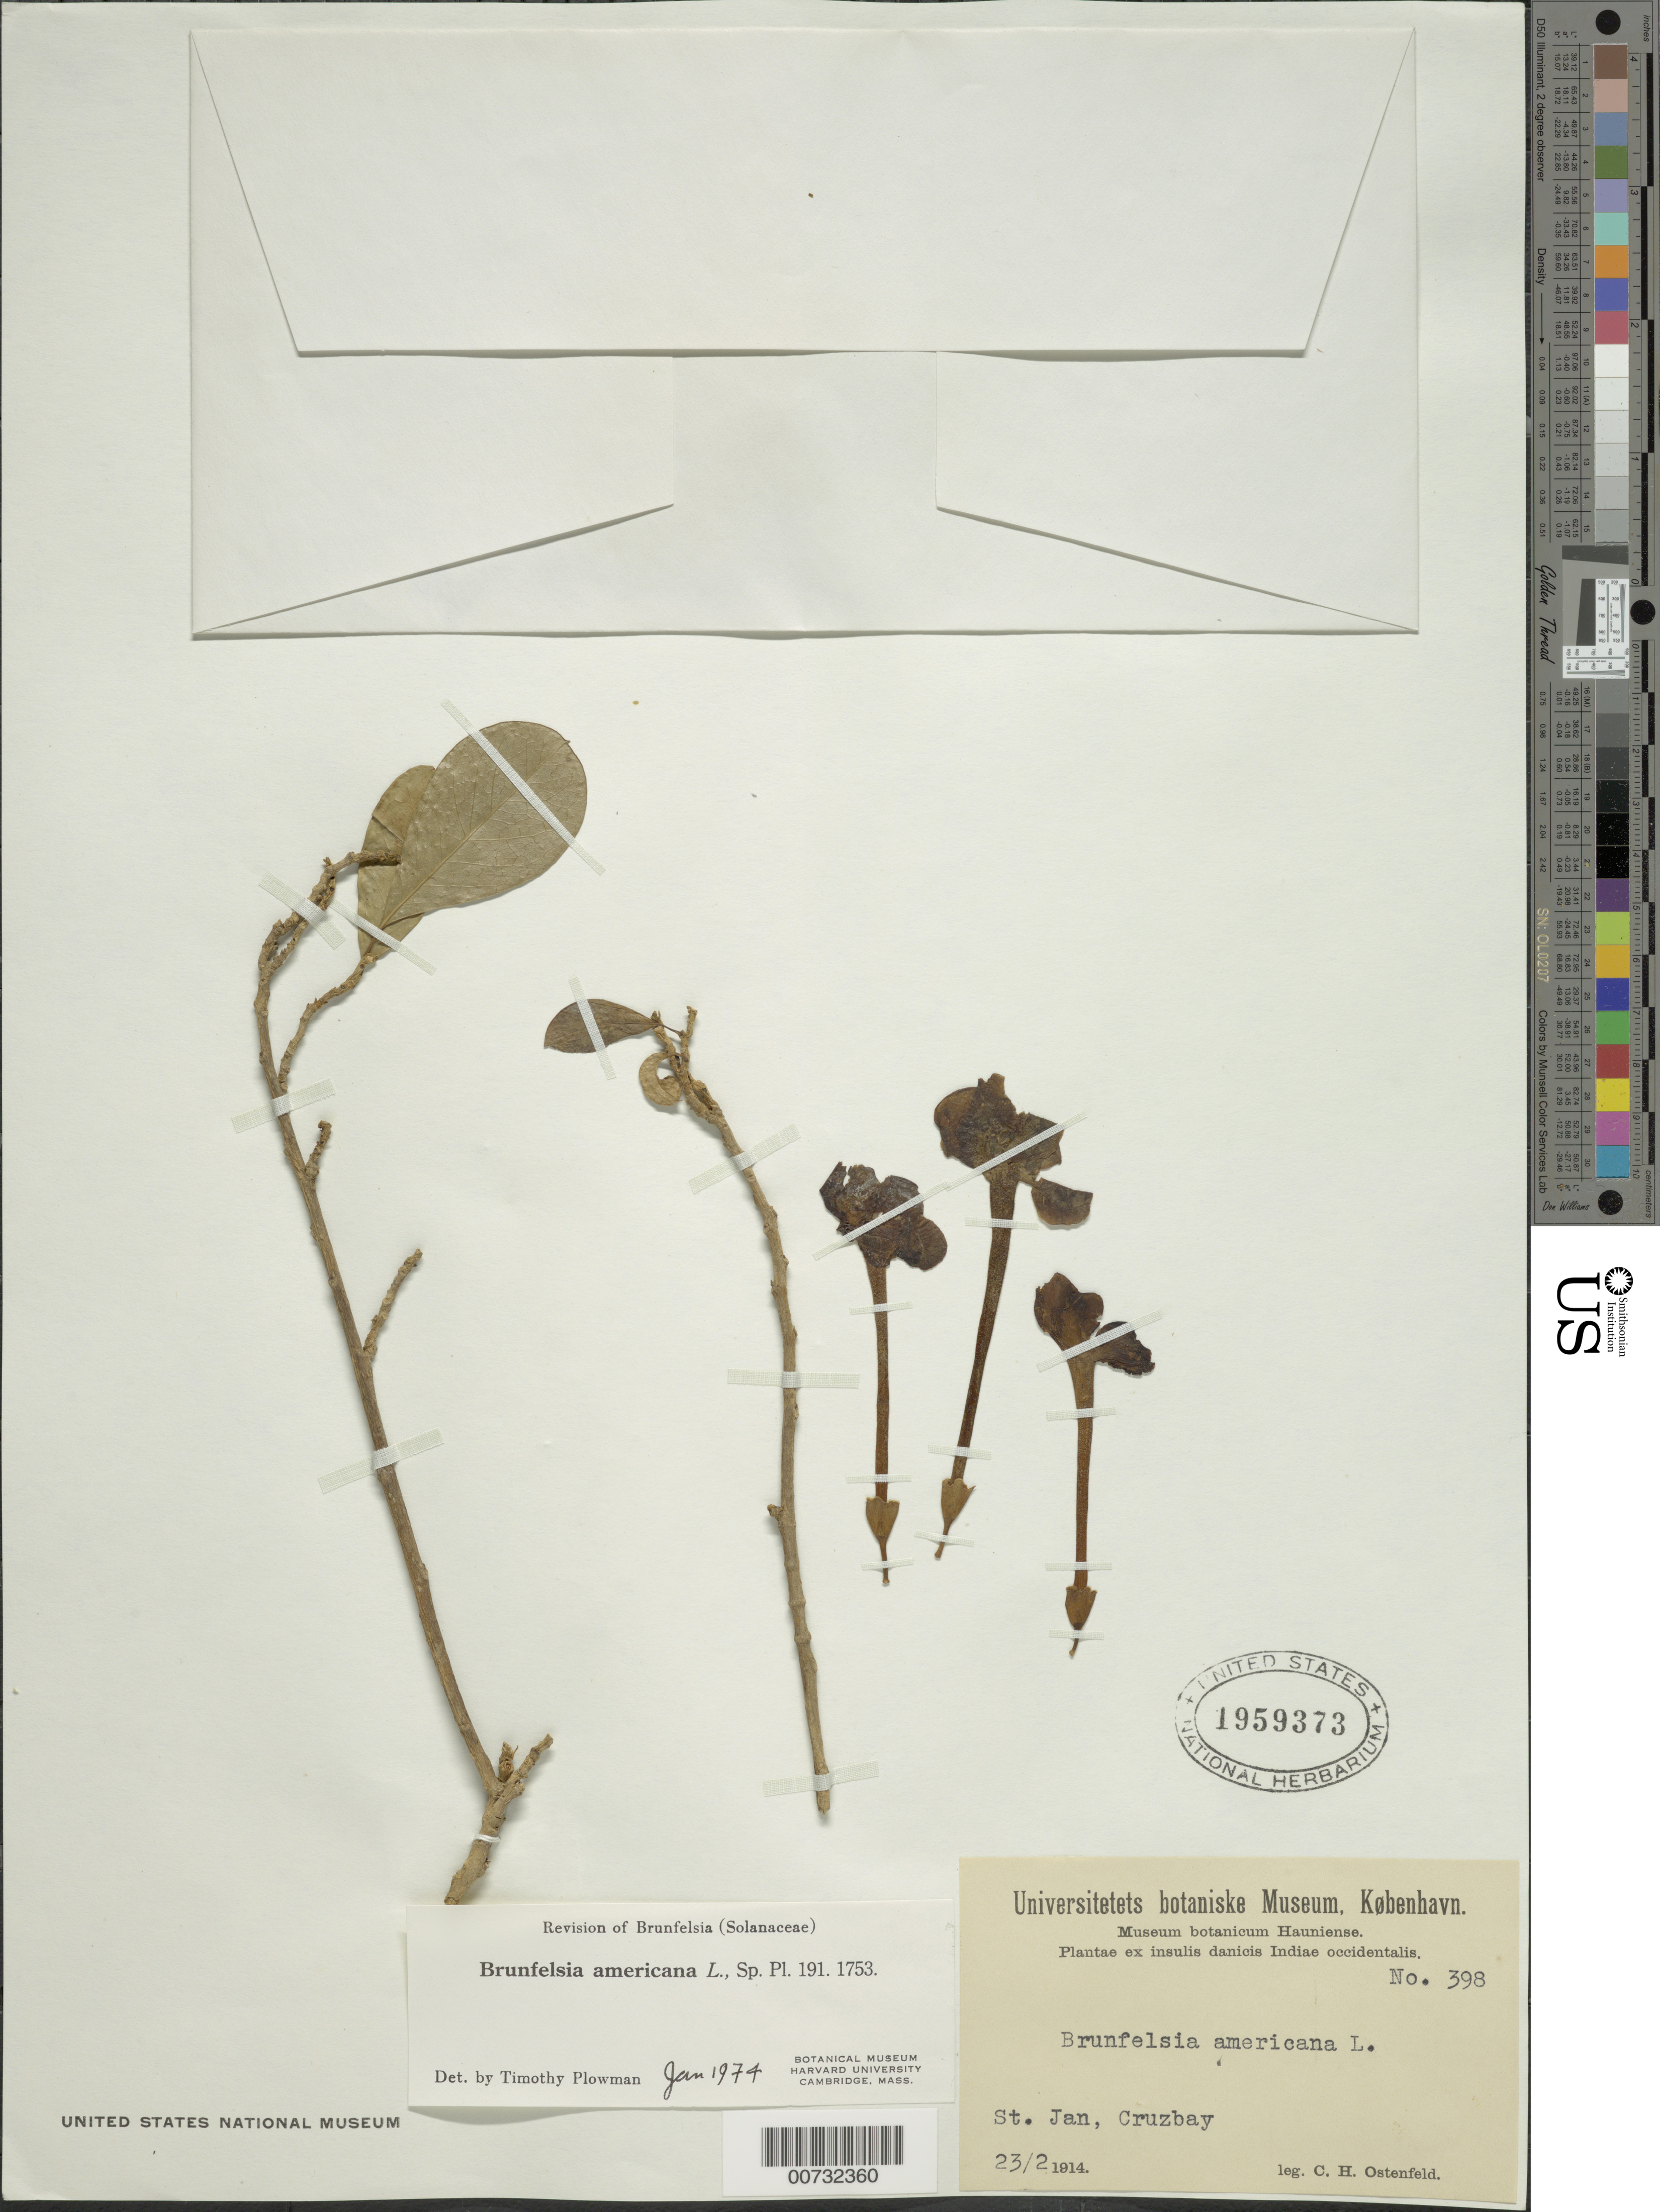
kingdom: Plantae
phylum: Tracheophyta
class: Magnoliopsida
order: Solanales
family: Solanaceae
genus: Brunfelsia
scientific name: Brunfelsia americana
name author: L.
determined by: Plowman, Timothy C.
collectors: C. Ostenfeld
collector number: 398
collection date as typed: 23 Feb 1914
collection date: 1914-02-23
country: U.S. Virgin Islands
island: St. John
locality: Cruz Bay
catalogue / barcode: US 1959373